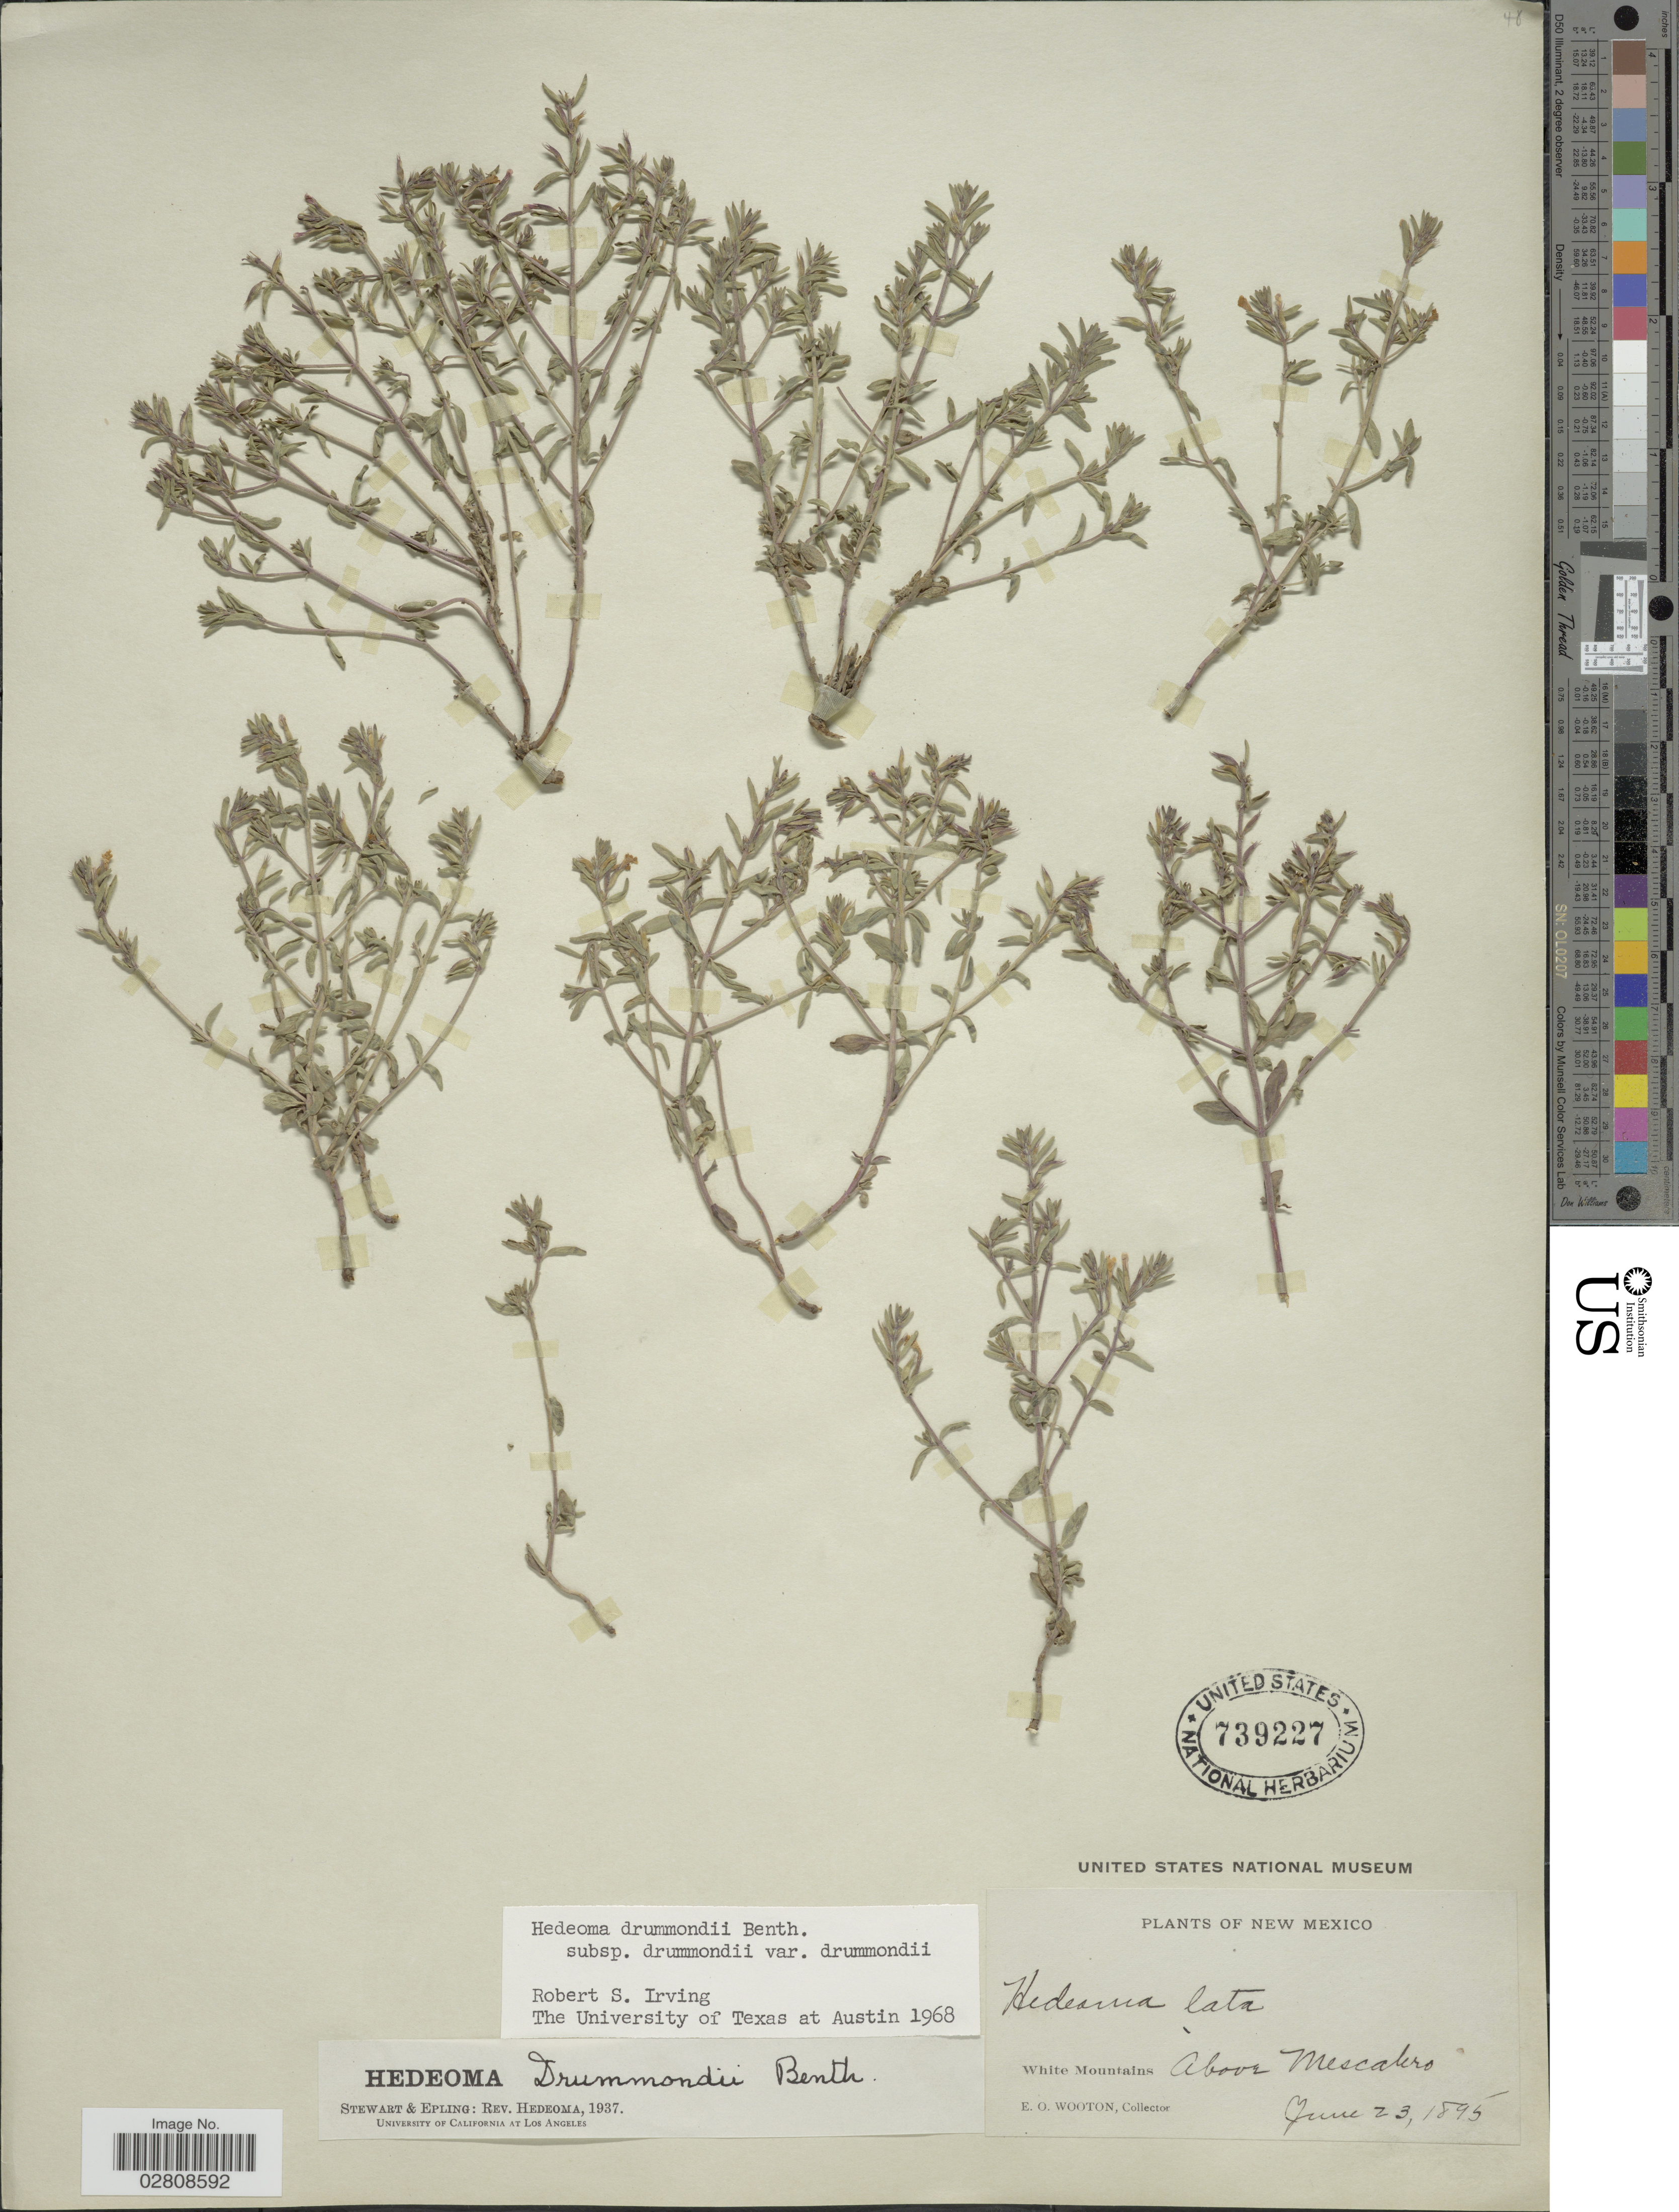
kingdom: Plantae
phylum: Tracheophyta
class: Magnoliopsida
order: Lamiales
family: Lamiaceae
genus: Hedeoma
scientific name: Hedeoma drummondii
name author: Benth.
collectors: E. O. Wooton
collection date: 1895-06-23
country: United States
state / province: New Mexico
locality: The White Mountains above Mescalero.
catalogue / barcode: US 739227